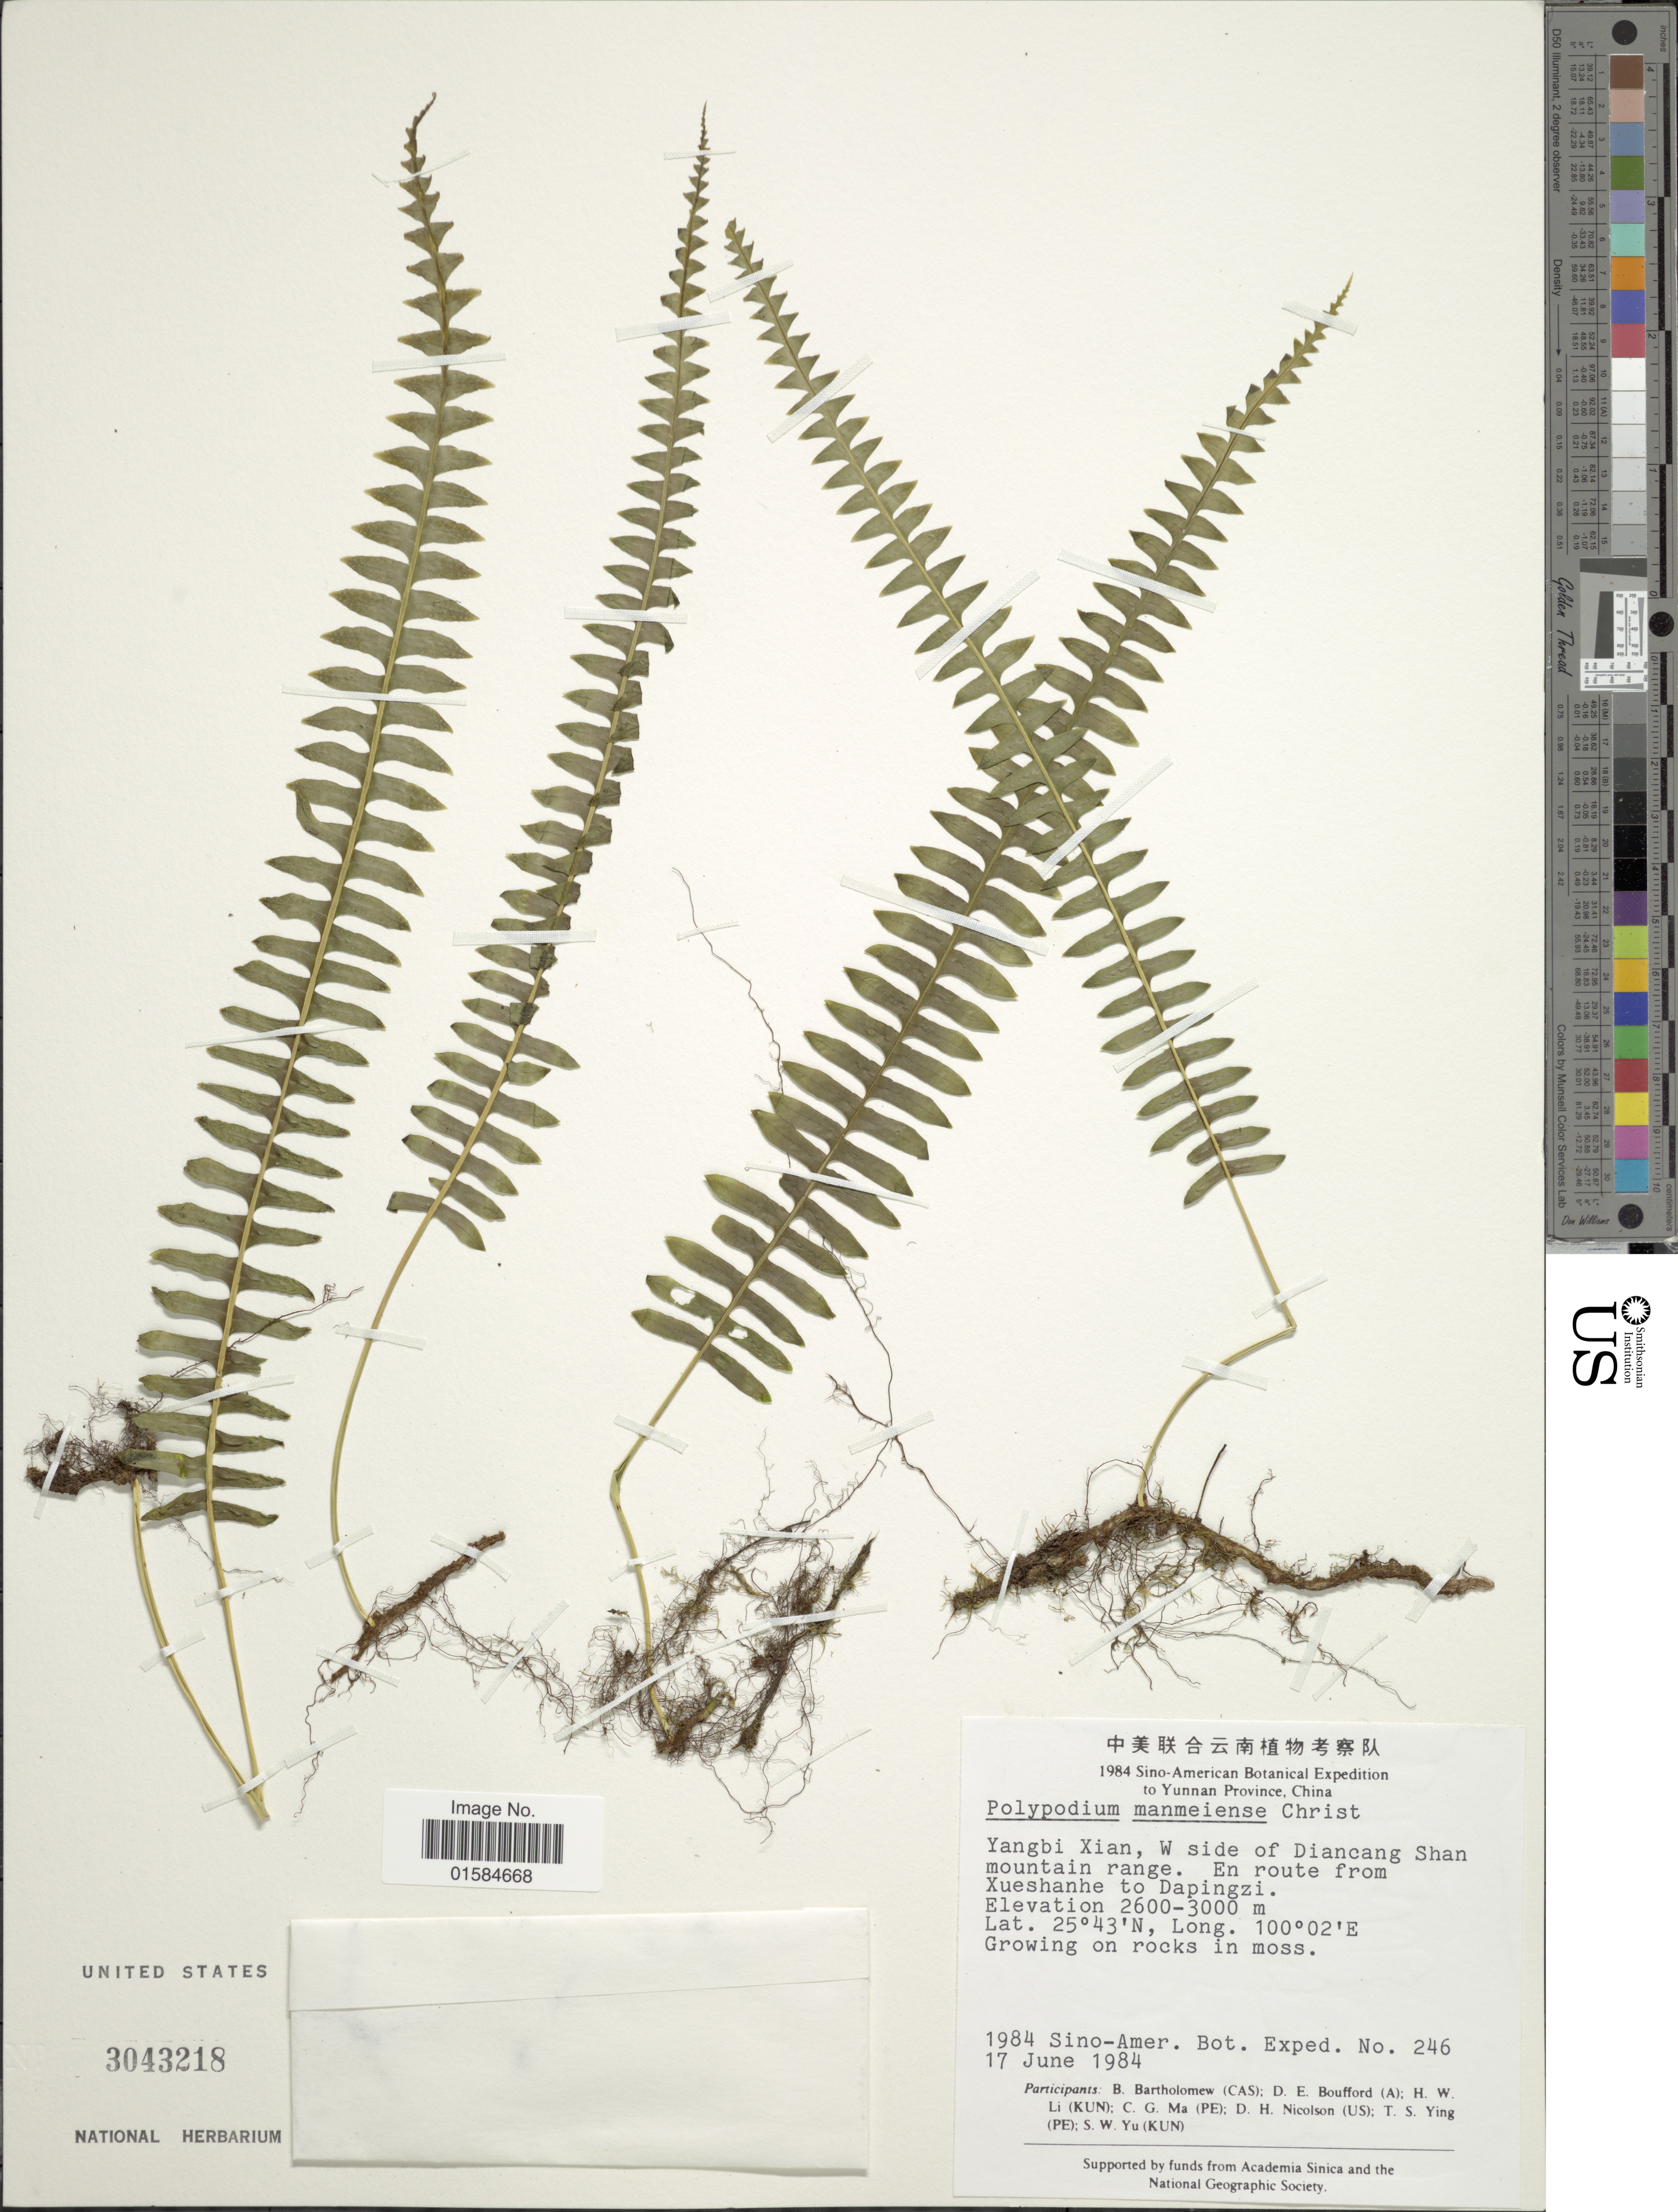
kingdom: Plantae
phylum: Tracheophyta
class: Polypodiopsida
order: Polypodiales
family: Polypodiaceae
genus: Goniophlebium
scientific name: Goniophlebium manmeiense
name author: (Christ) Rödl-Linder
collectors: Sino-Amer. Bot. Exped. 1984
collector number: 246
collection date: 1984-06-17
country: China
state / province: Yunnan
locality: Yunnan Province, Yangbi Xian, W side of Diancang Shan mountain range, en route from Xueshanhe to Dapingzi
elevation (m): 2600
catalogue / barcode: US 3043218